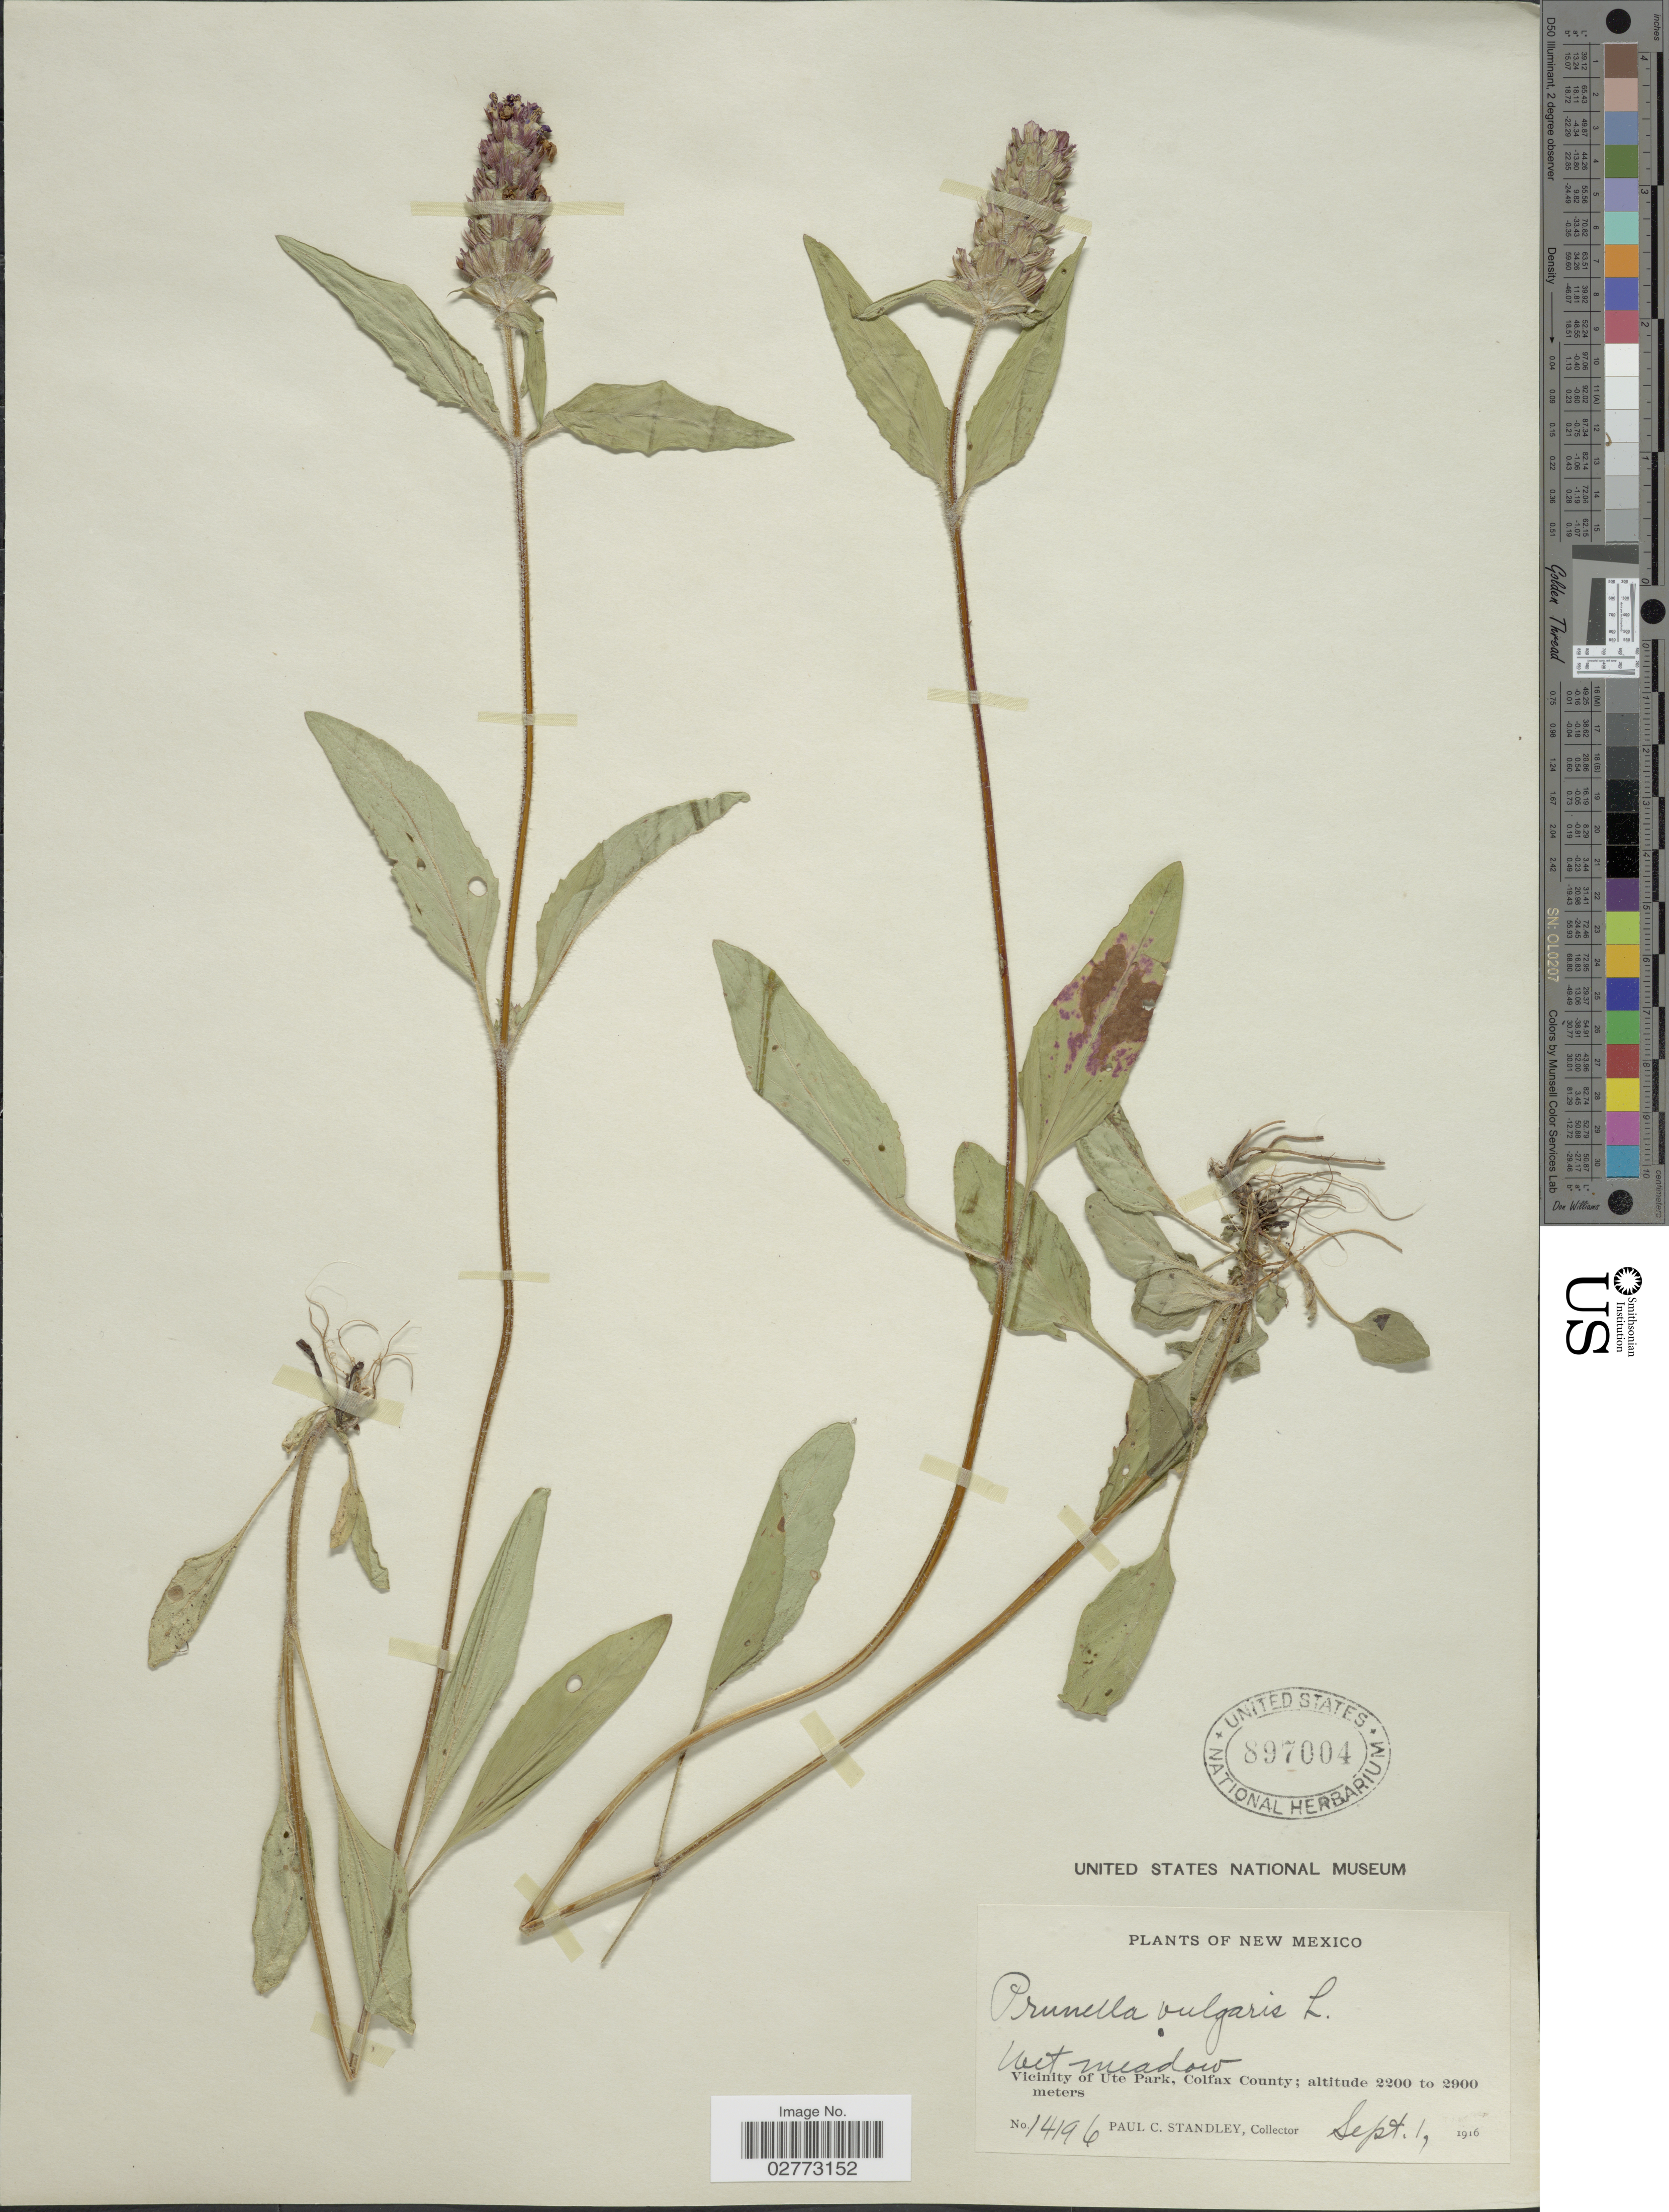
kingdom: Plantae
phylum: Tracheophyta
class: Magnoliopsida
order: Lamiales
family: Lamiaceae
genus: Prunella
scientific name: Prunella vulgaris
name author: L.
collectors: P. C. Standley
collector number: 14196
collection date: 1916-09-01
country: United States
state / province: New Mexico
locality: Vicinity of Ute Park, Colfax County.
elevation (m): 2200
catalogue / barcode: US 897004